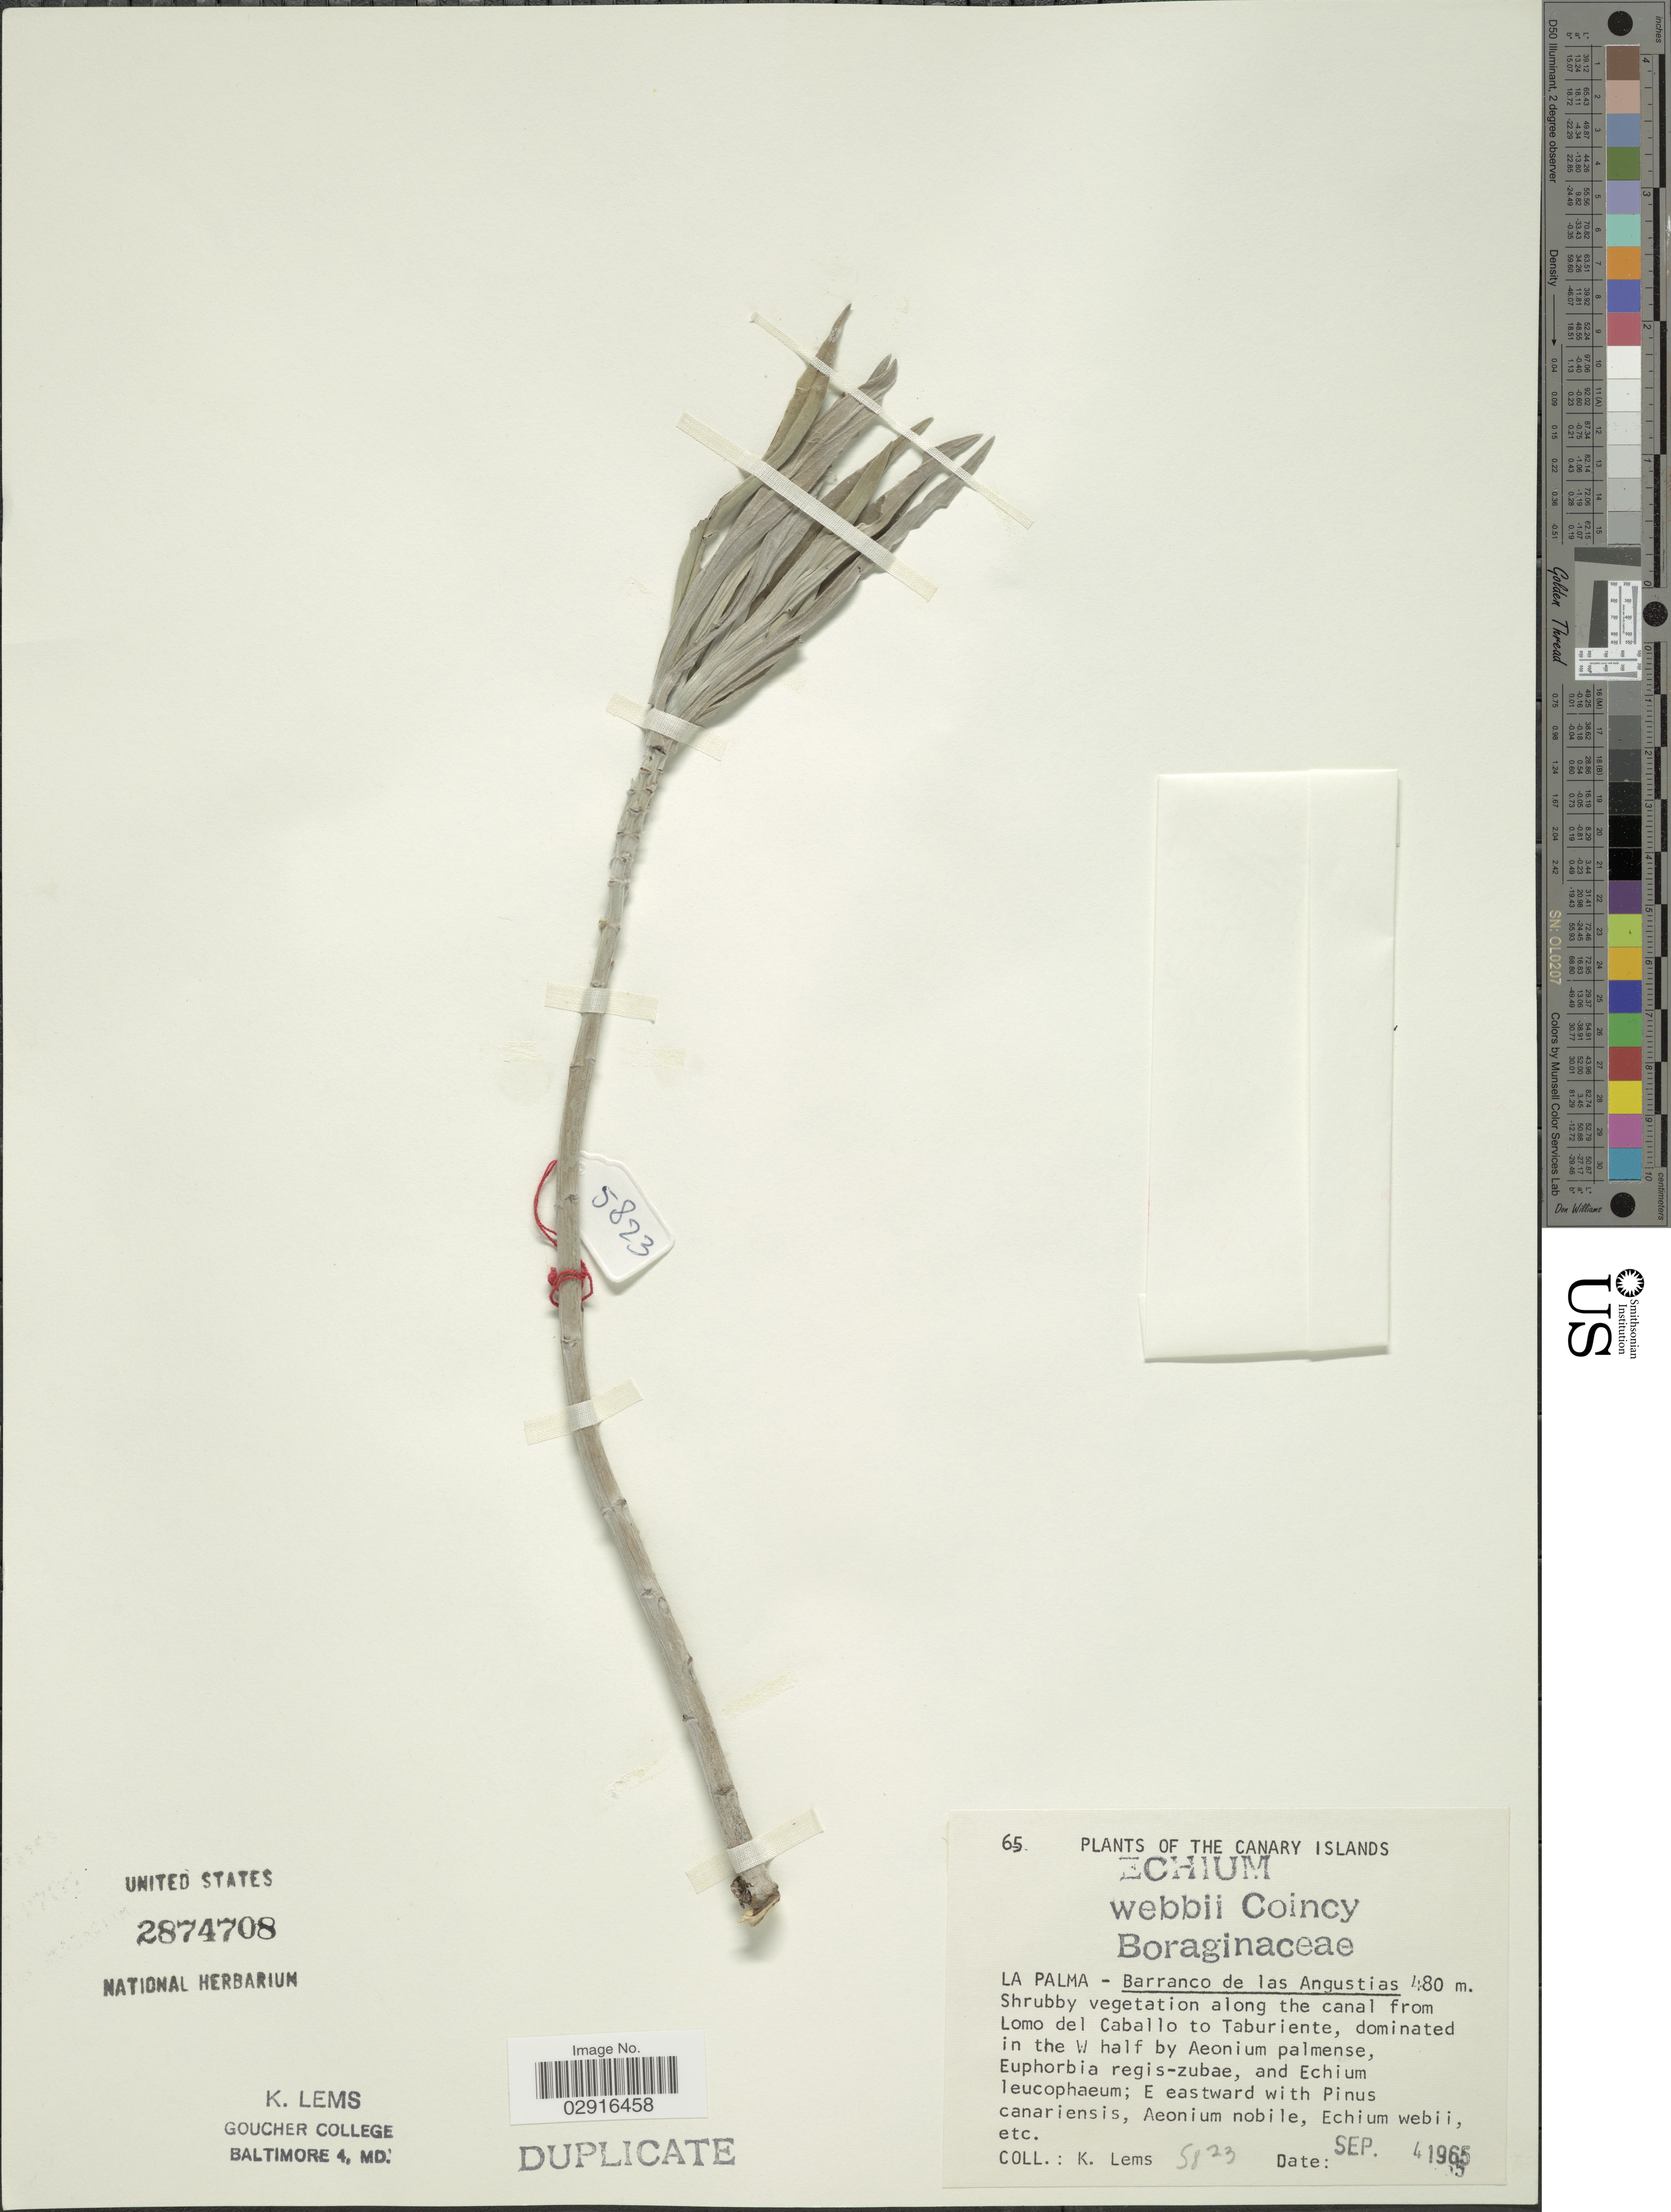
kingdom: Plantae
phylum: Tracheophyta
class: Magnoliopsida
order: Boraginales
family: Boraginaceae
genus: Echium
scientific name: Echium webbii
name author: Coincy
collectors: K. Lems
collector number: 5823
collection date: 1965-09-04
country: Spain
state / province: Canarias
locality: The Canary Islands. La Palma - Barranco de las Angustias. Along the canal from Lomo del Caballo to Taburiente.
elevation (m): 480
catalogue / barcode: US 2874708